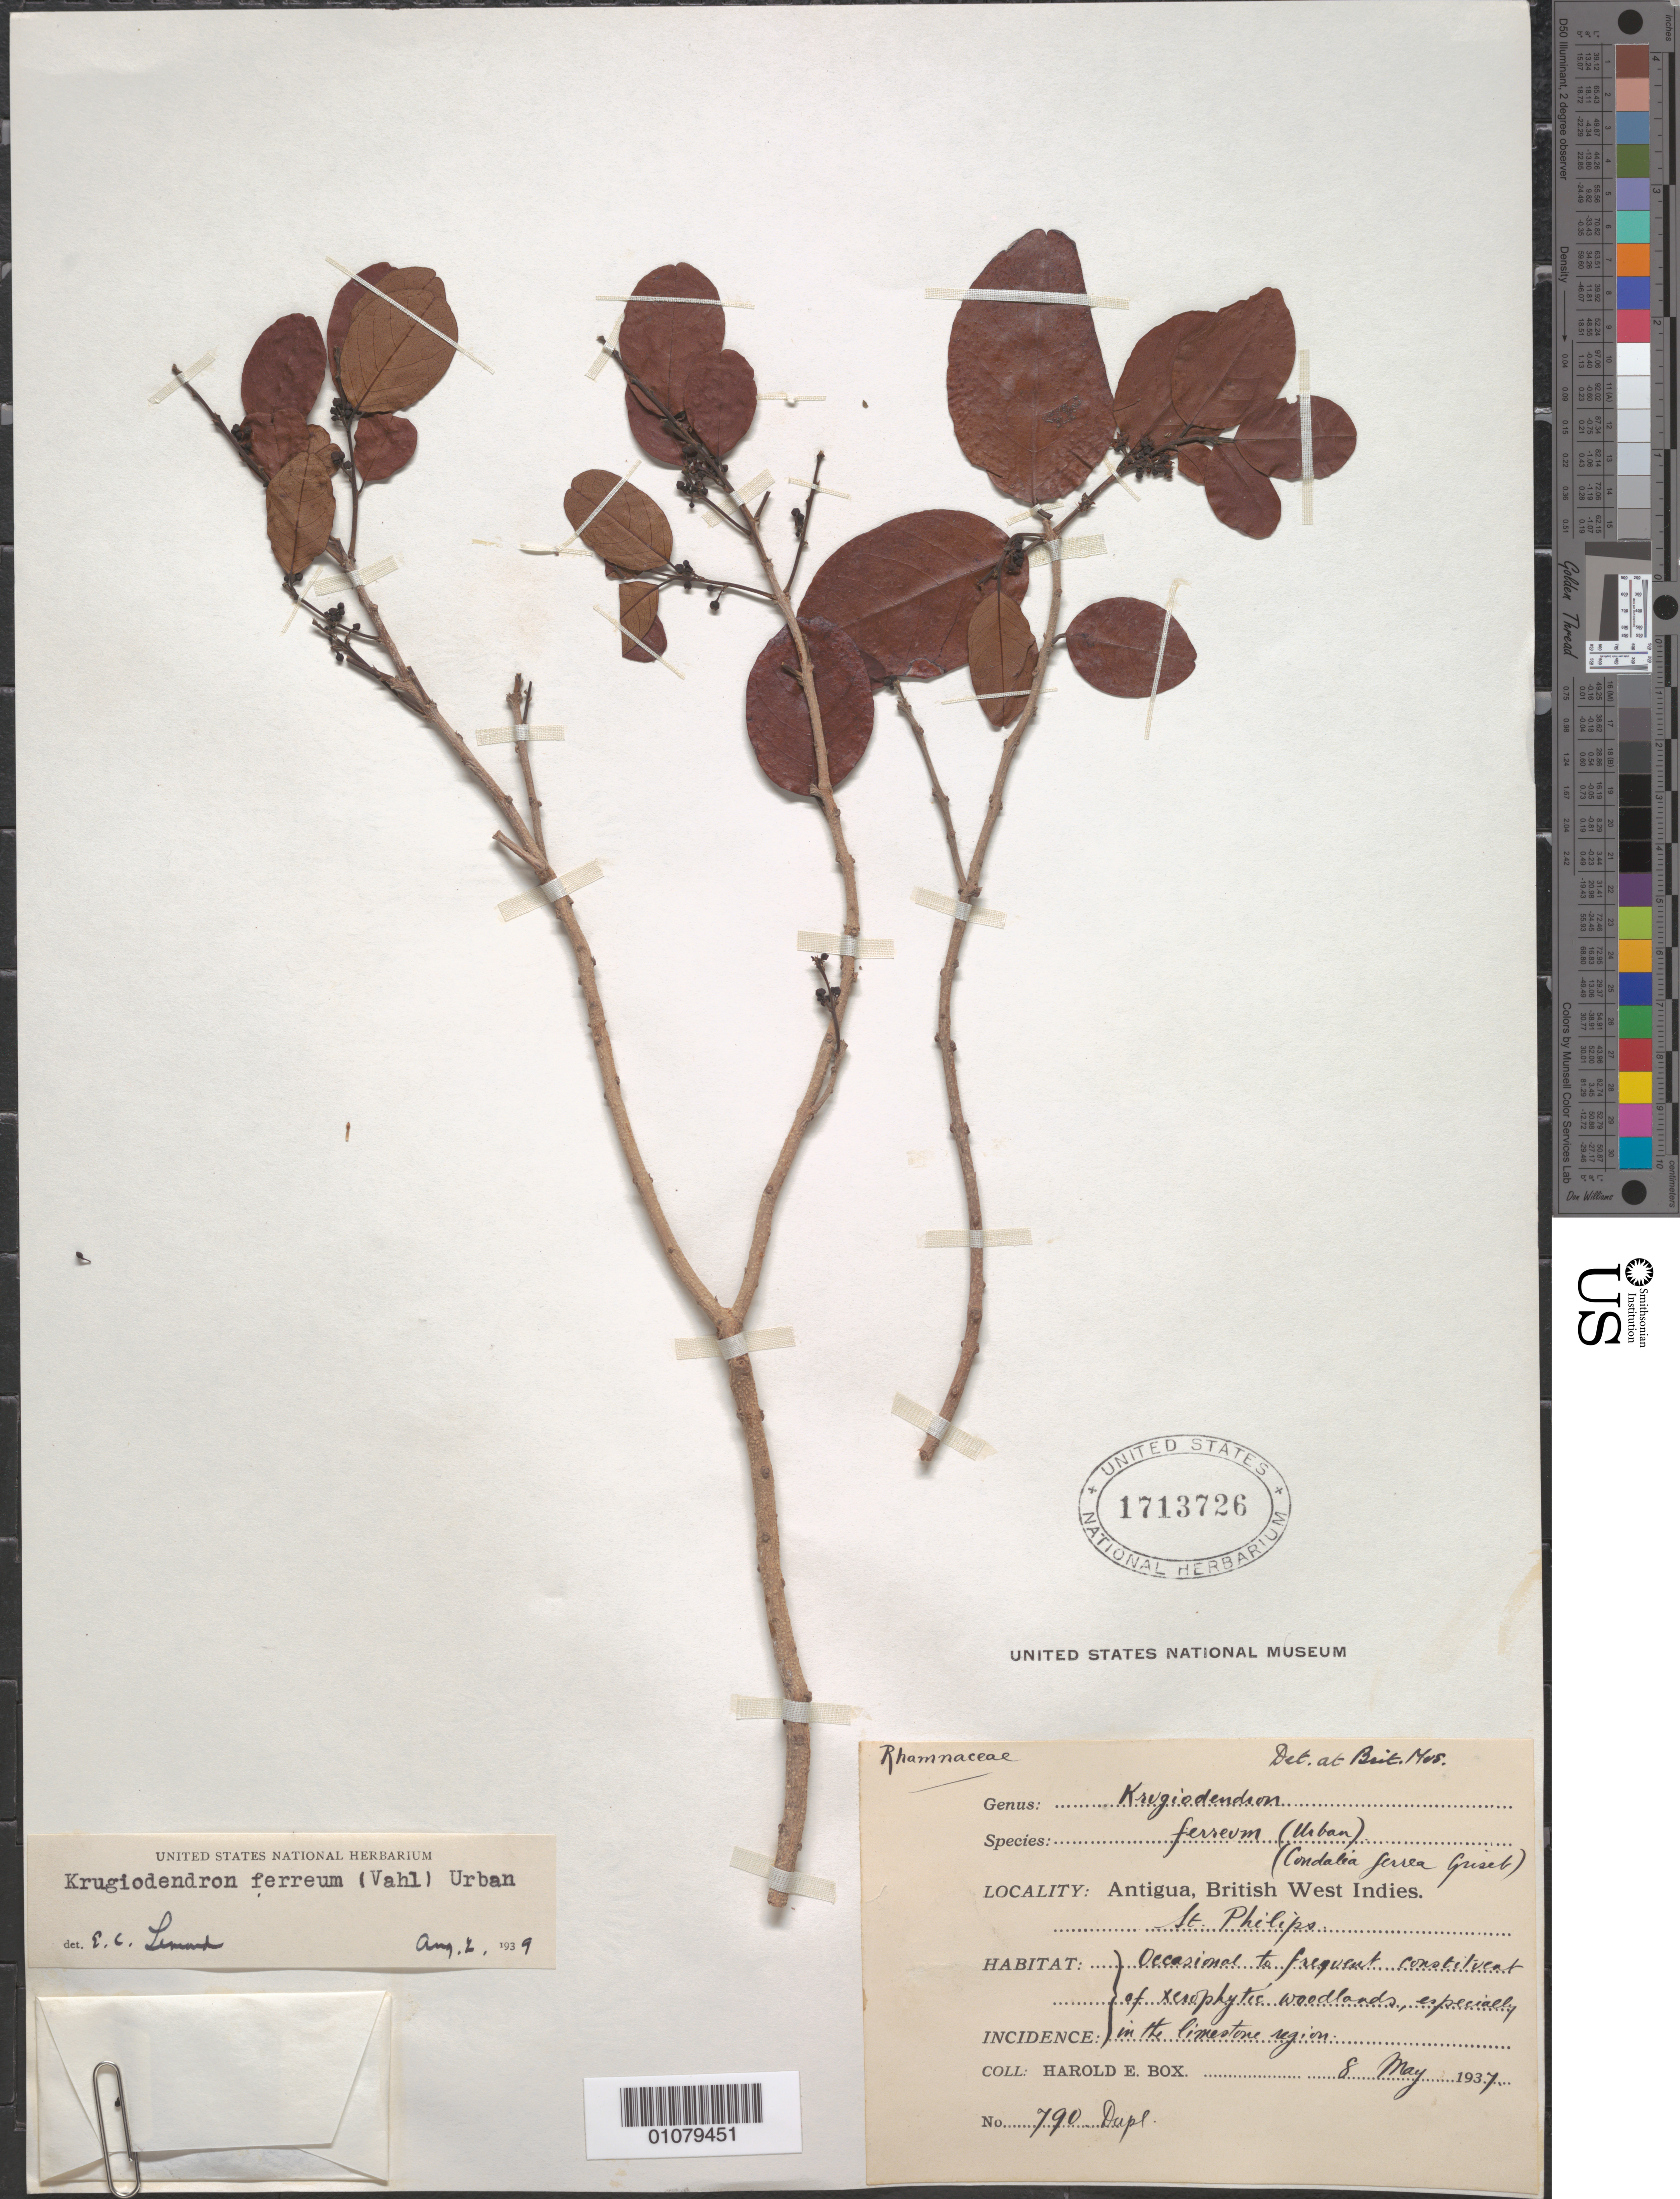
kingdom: Plantae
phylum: Tracheophyta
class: Magnoliopsida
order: Rosales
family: Rhamnaceae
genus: Krugiodendron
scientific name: Krugiodendron ferreum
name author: (Vahl) Urb.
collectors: H. E. Box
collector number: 790 Dupl.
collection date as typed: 08 May 1937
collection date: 1937-05-08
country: Antigua and Barbuda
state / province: Saint Philip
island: Antigua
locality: St Philips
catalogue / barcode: US 1713726